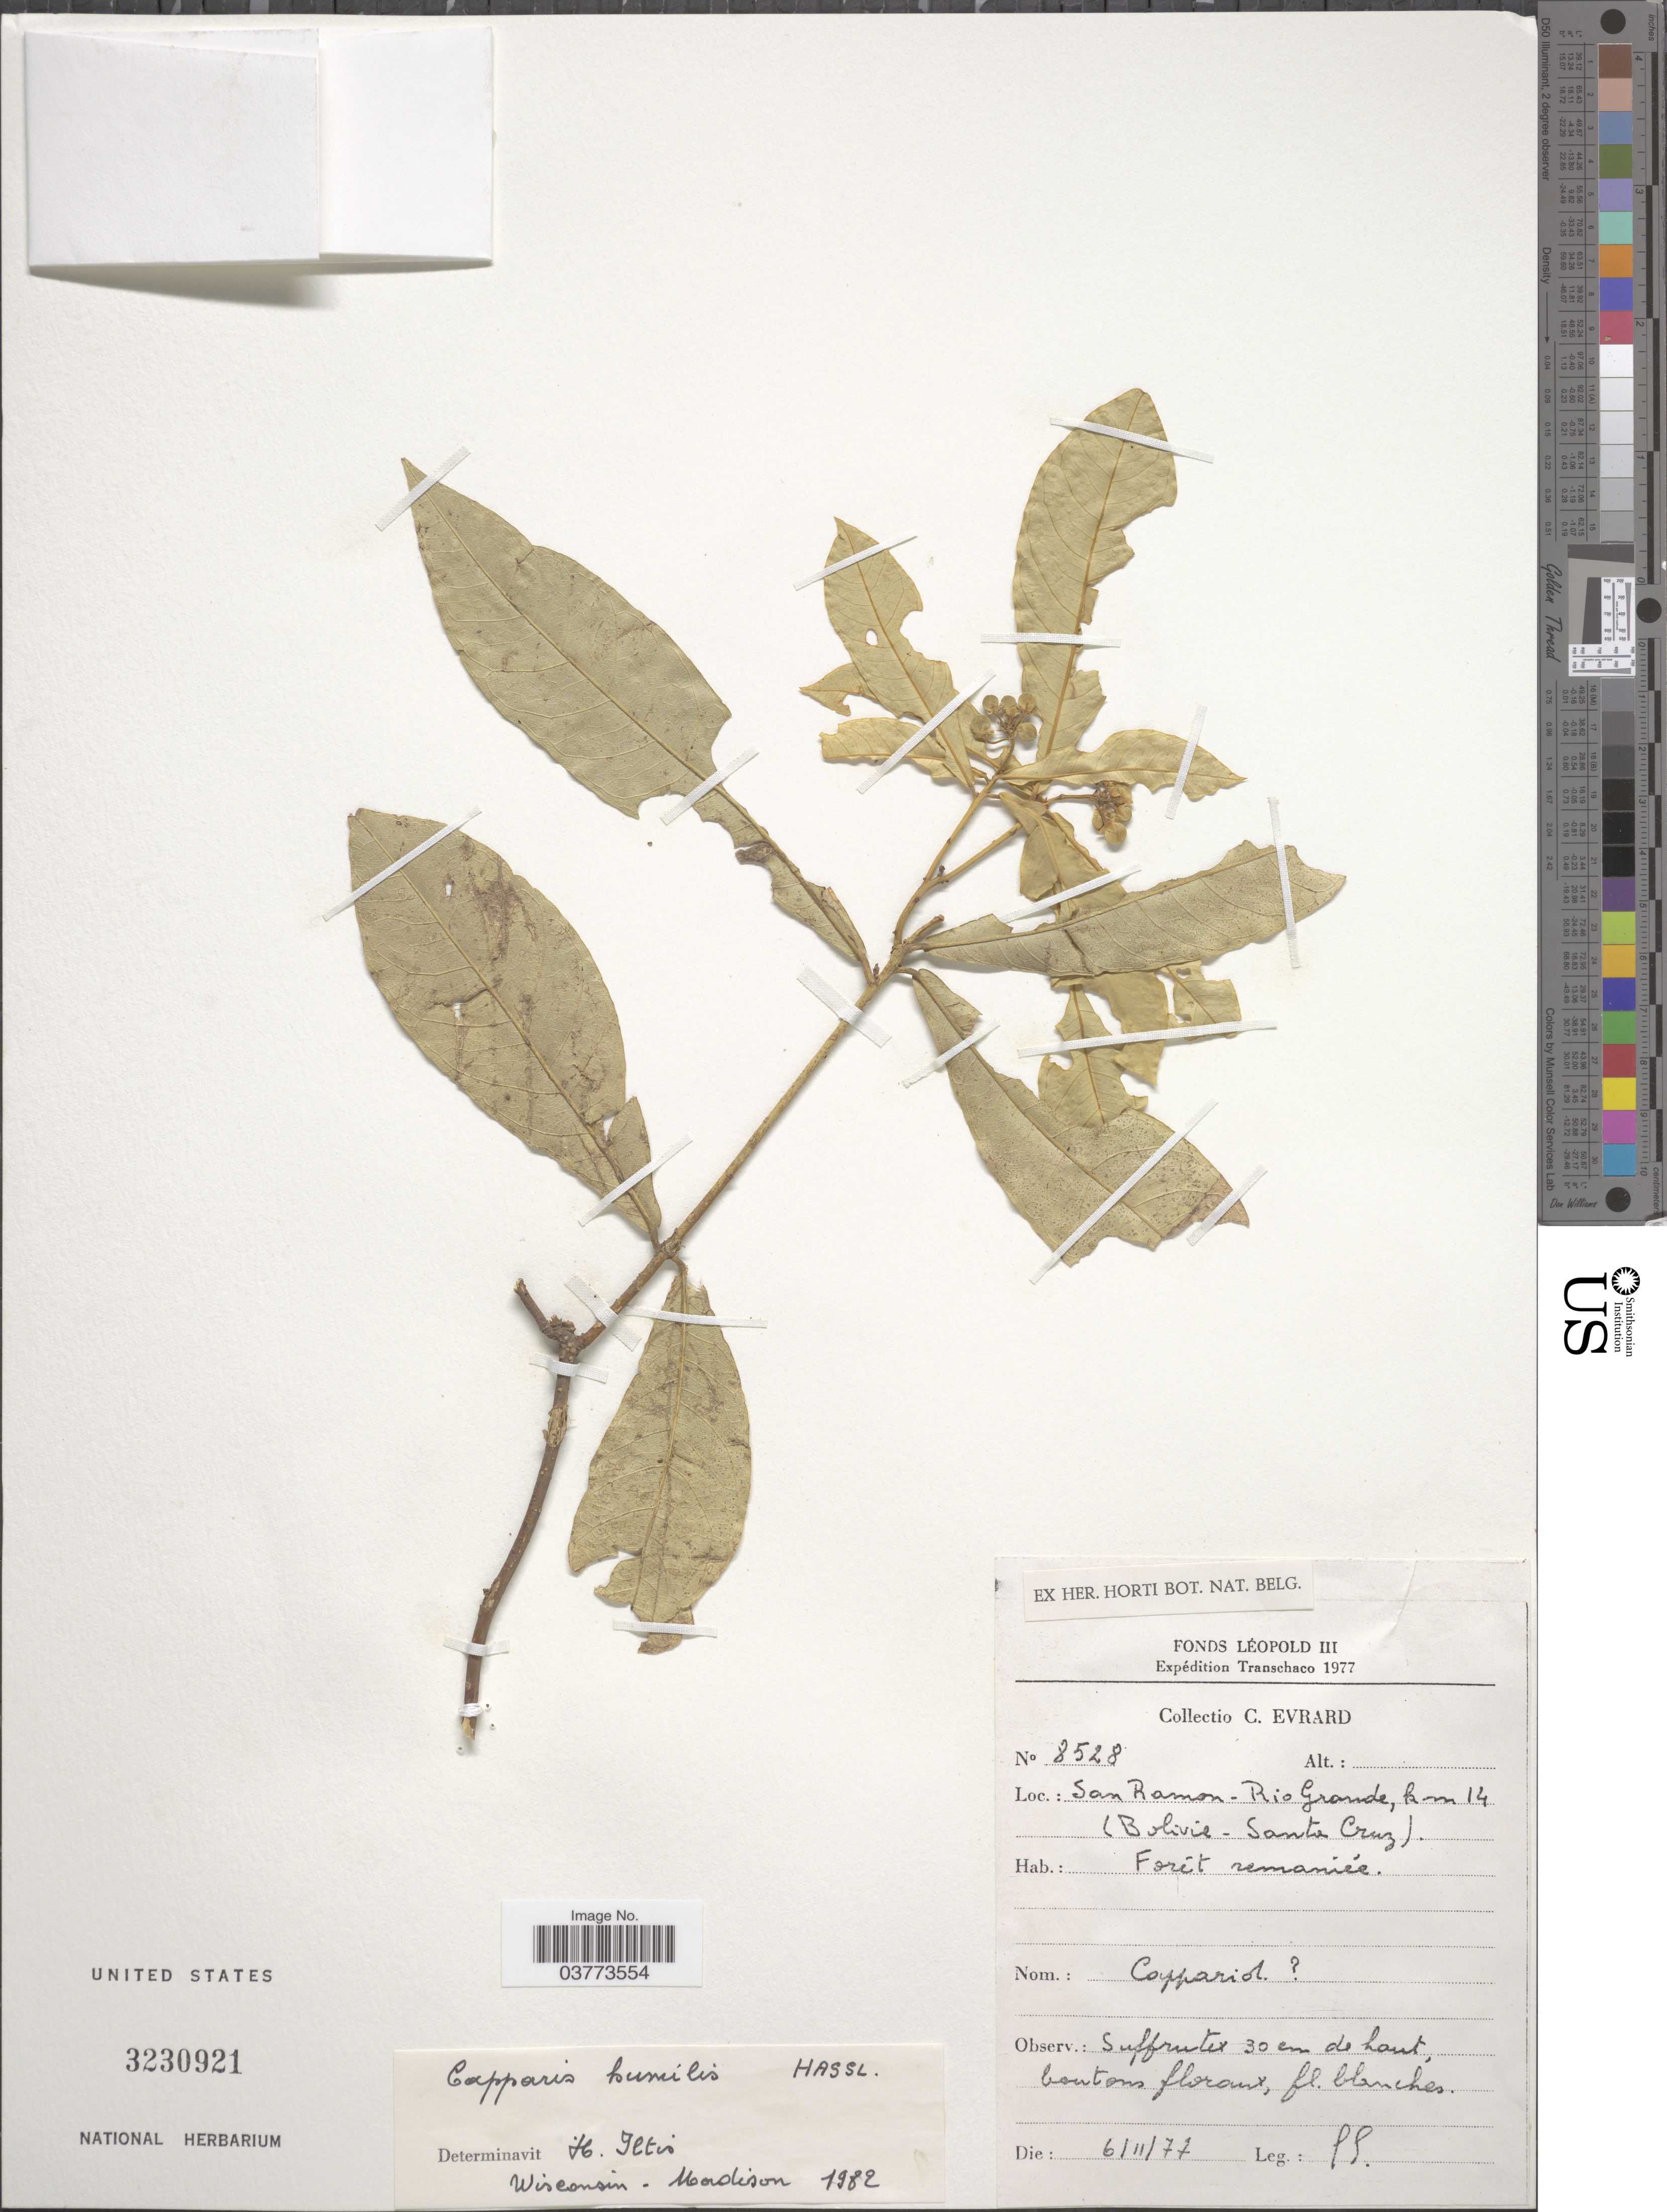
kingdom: Plantae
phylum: Tracheophyta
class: Magnoliopsida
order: Brassicales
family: Capparaceae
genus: Capparidastrum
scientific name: Capparidastrum humile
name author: (Hassl.) Cornejo & Iltis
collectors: C. Evrard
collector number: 8528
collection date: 1977-11-06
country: Bolivia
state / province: Santa Cruz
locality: San Ramon. Rio Grande, km 14. (Bolivie- Santa Cruz).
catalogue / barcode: US 3230921